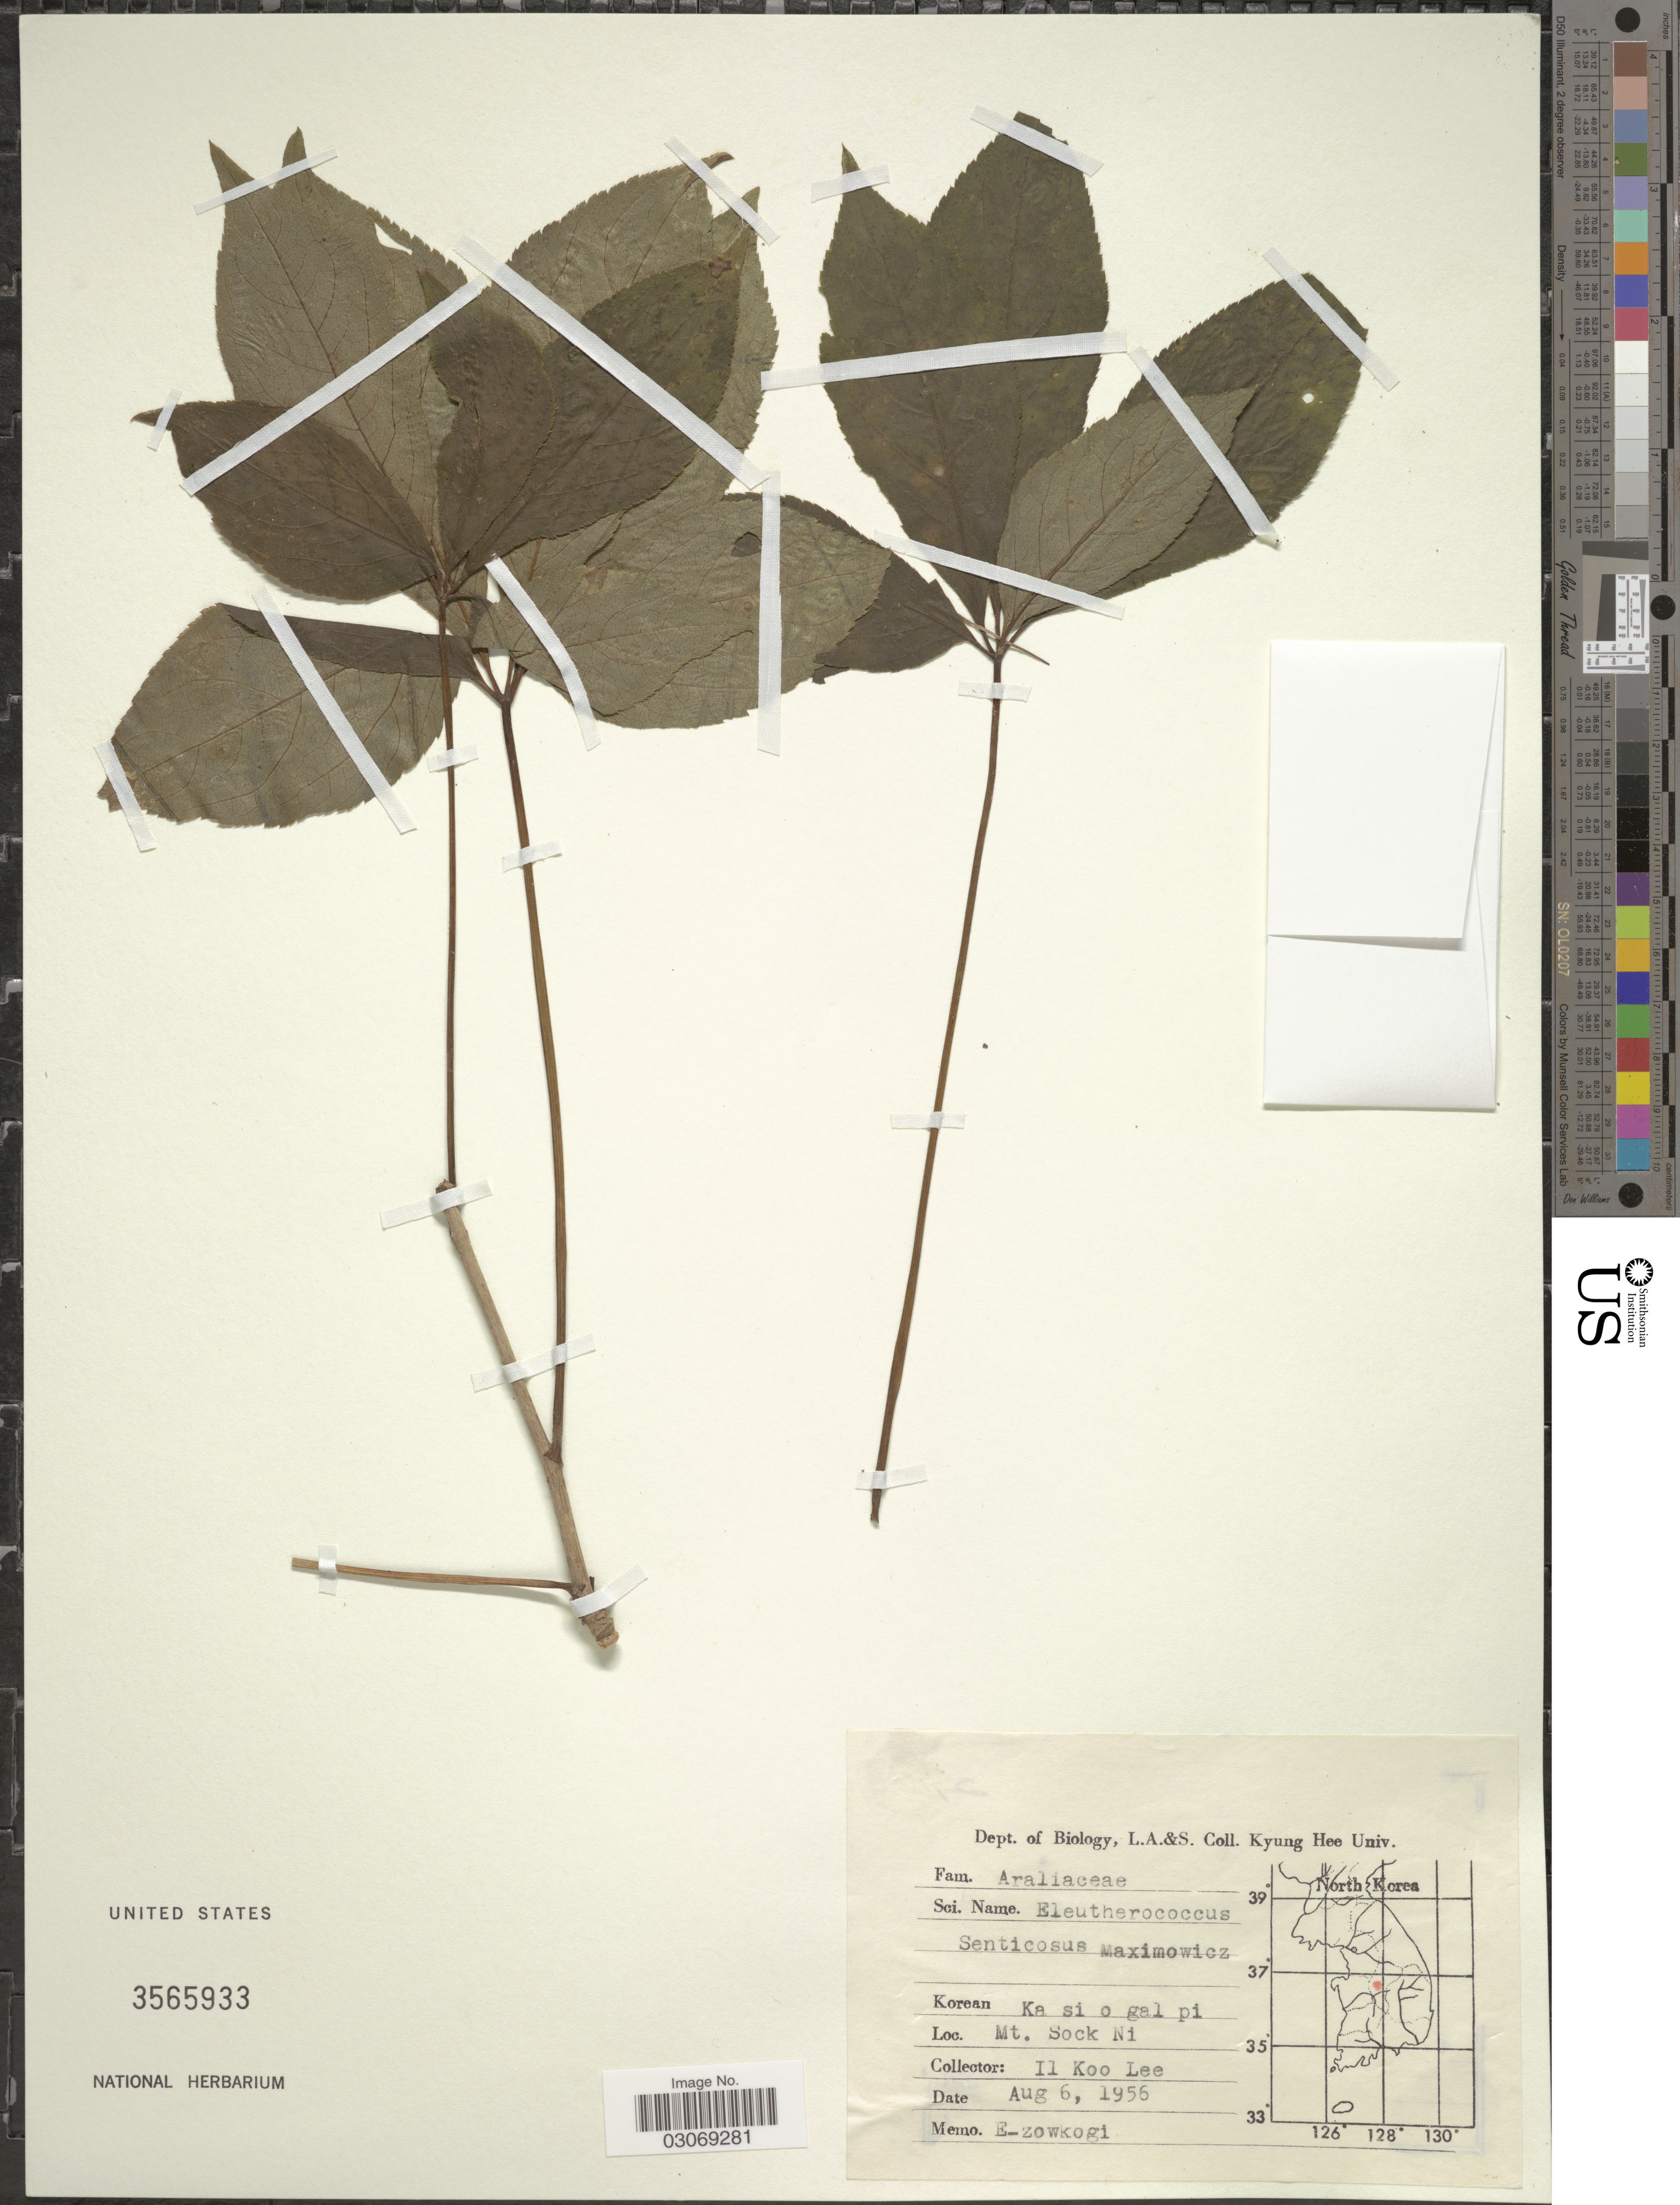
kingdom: Plantae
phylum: Tracheophyta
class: Magnoliopsida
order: Apiales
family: Araliaceae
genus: Eleutherococcus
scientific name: Eleutherococcus senticosus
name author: (Rupr. & Maxim.) Maxim.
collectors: Il-Ko Lee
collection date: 1956-08-06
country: South Korea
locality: Mt. Sock Ni.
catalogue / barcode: US 3565933